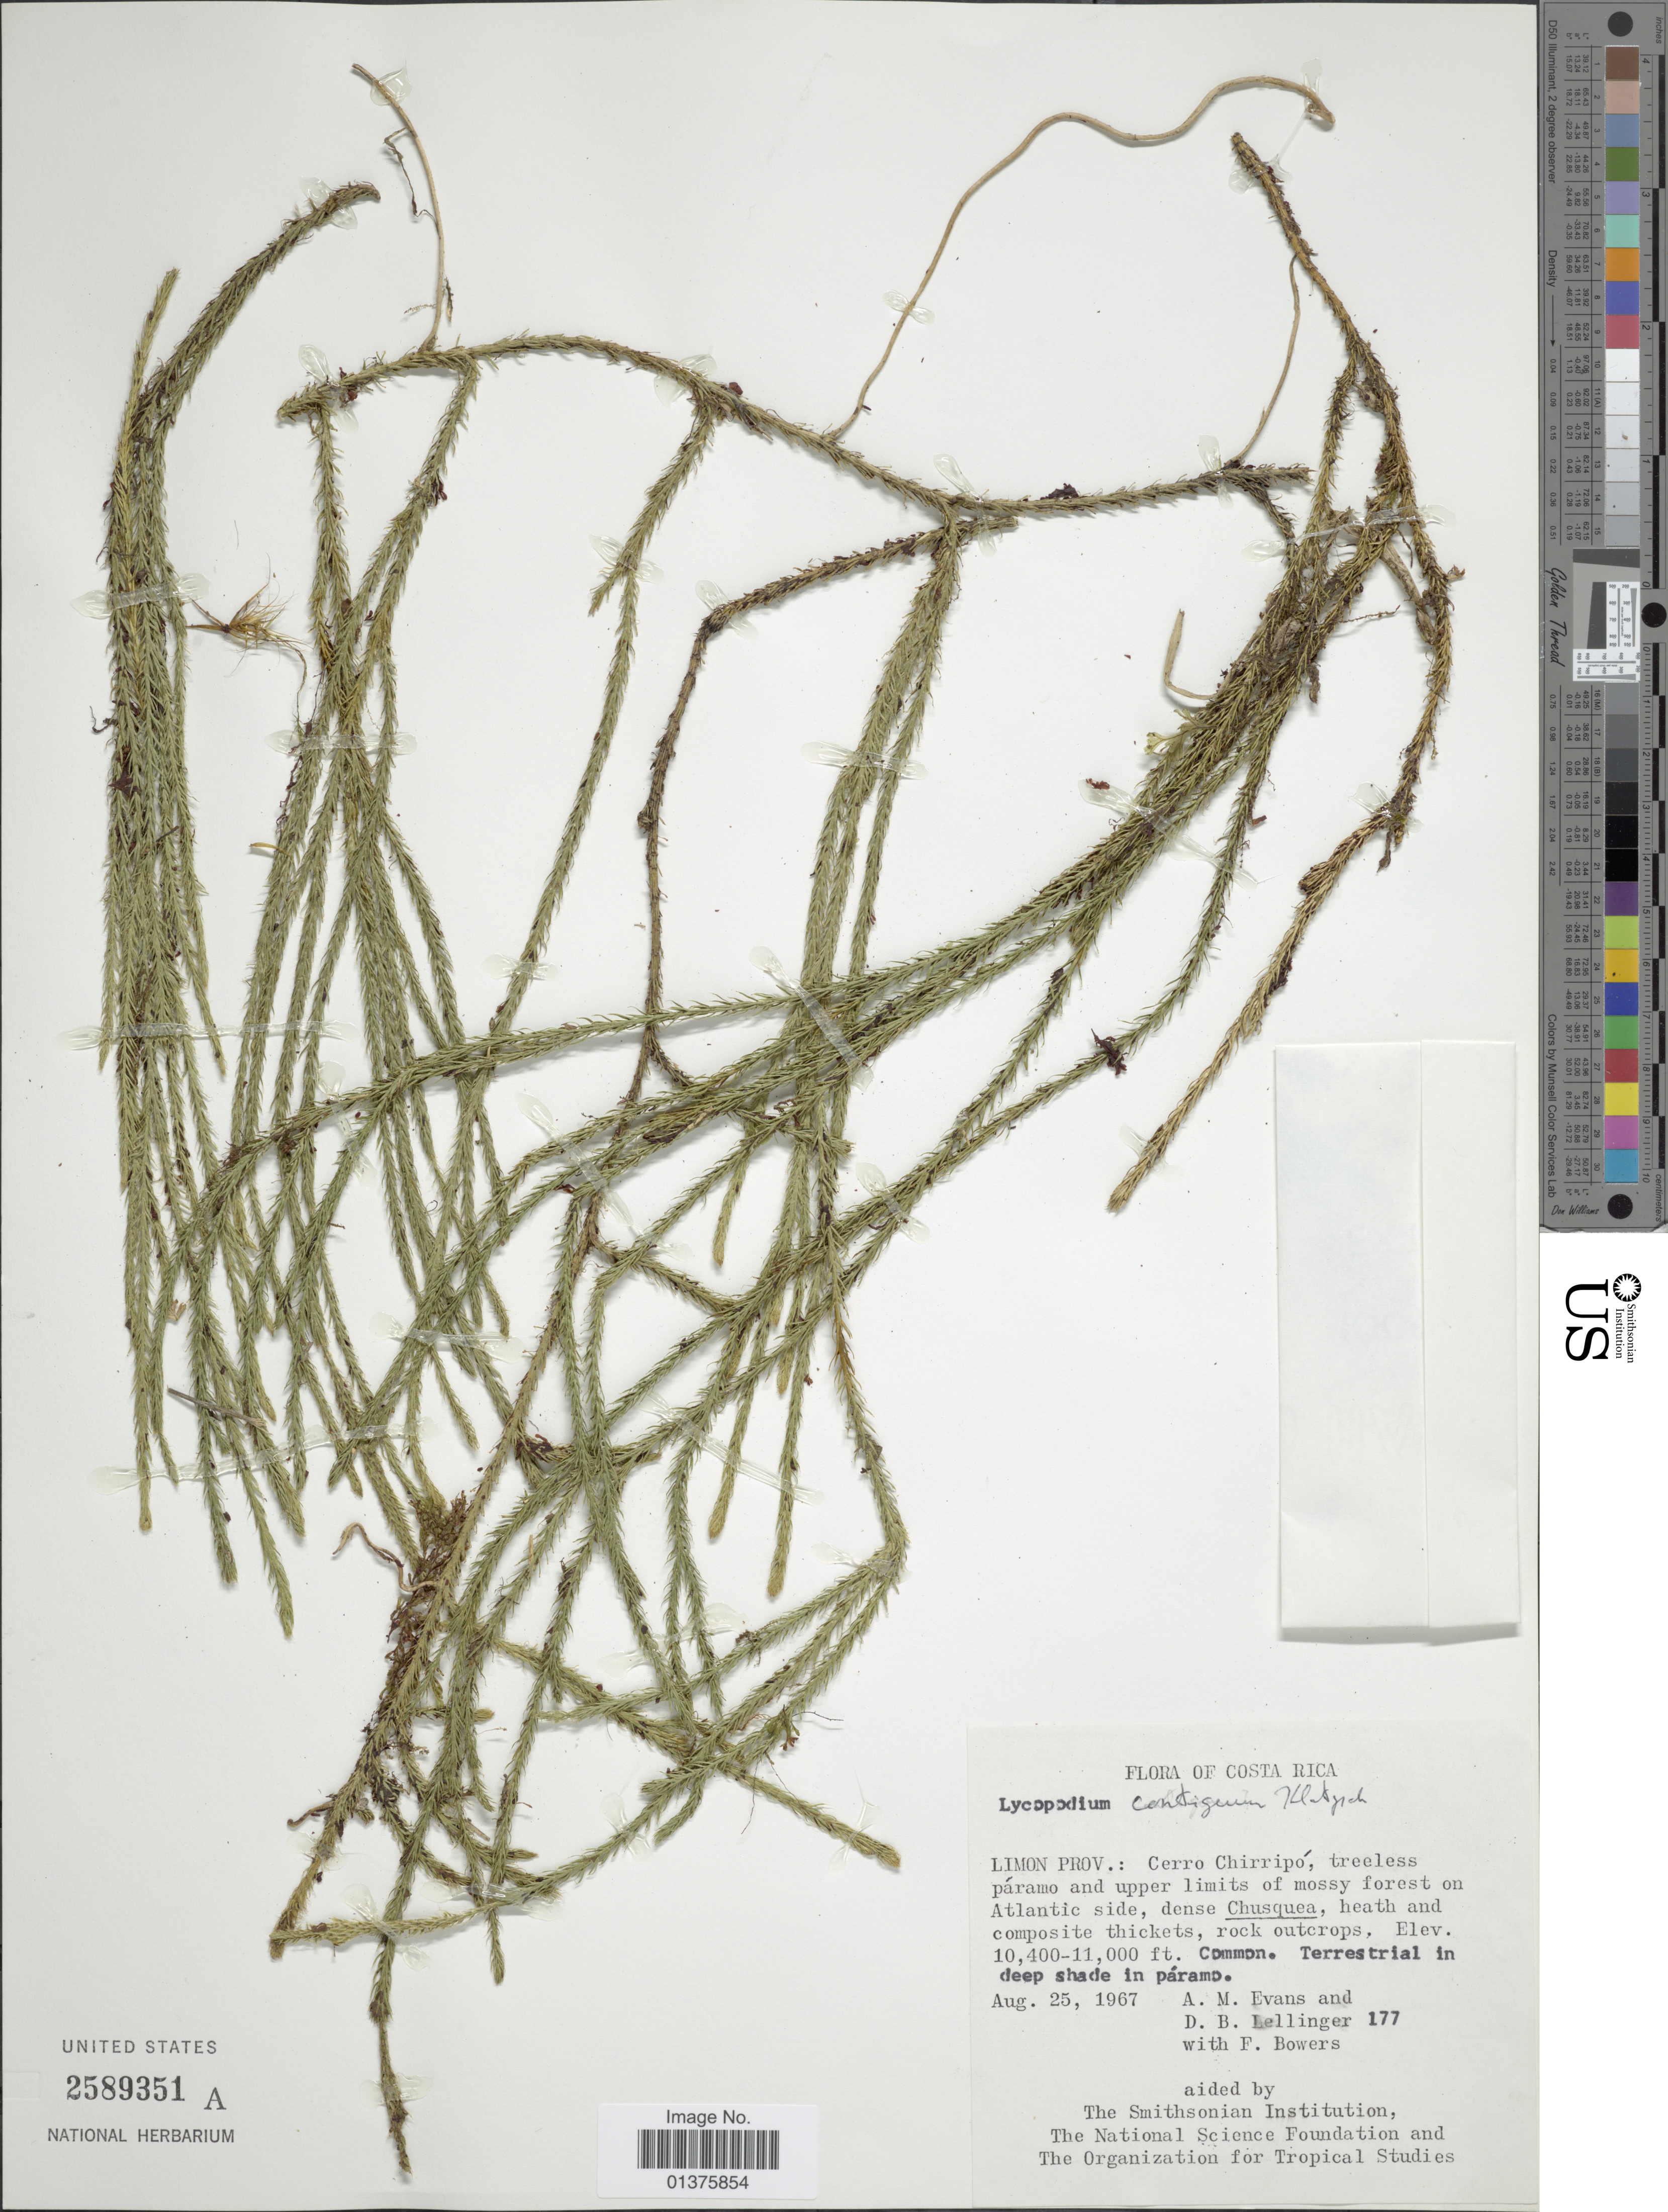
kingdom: Plantae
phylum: Tracheophyta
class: Lycopodiopsida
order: Lycopodiales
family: Lycopodiaceae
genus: Lycopodium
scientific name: Lycopodium clavatum subsp. contiguum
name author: (Klotzsch) B. Øllg.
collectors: A. M. Evans, D. B. Lellinger & F. Bowers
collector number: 177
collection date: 1967-08-25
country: Costa Rica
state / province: Limón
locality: Cerro Chirripó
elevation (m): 3170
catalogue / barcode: US 2589351A